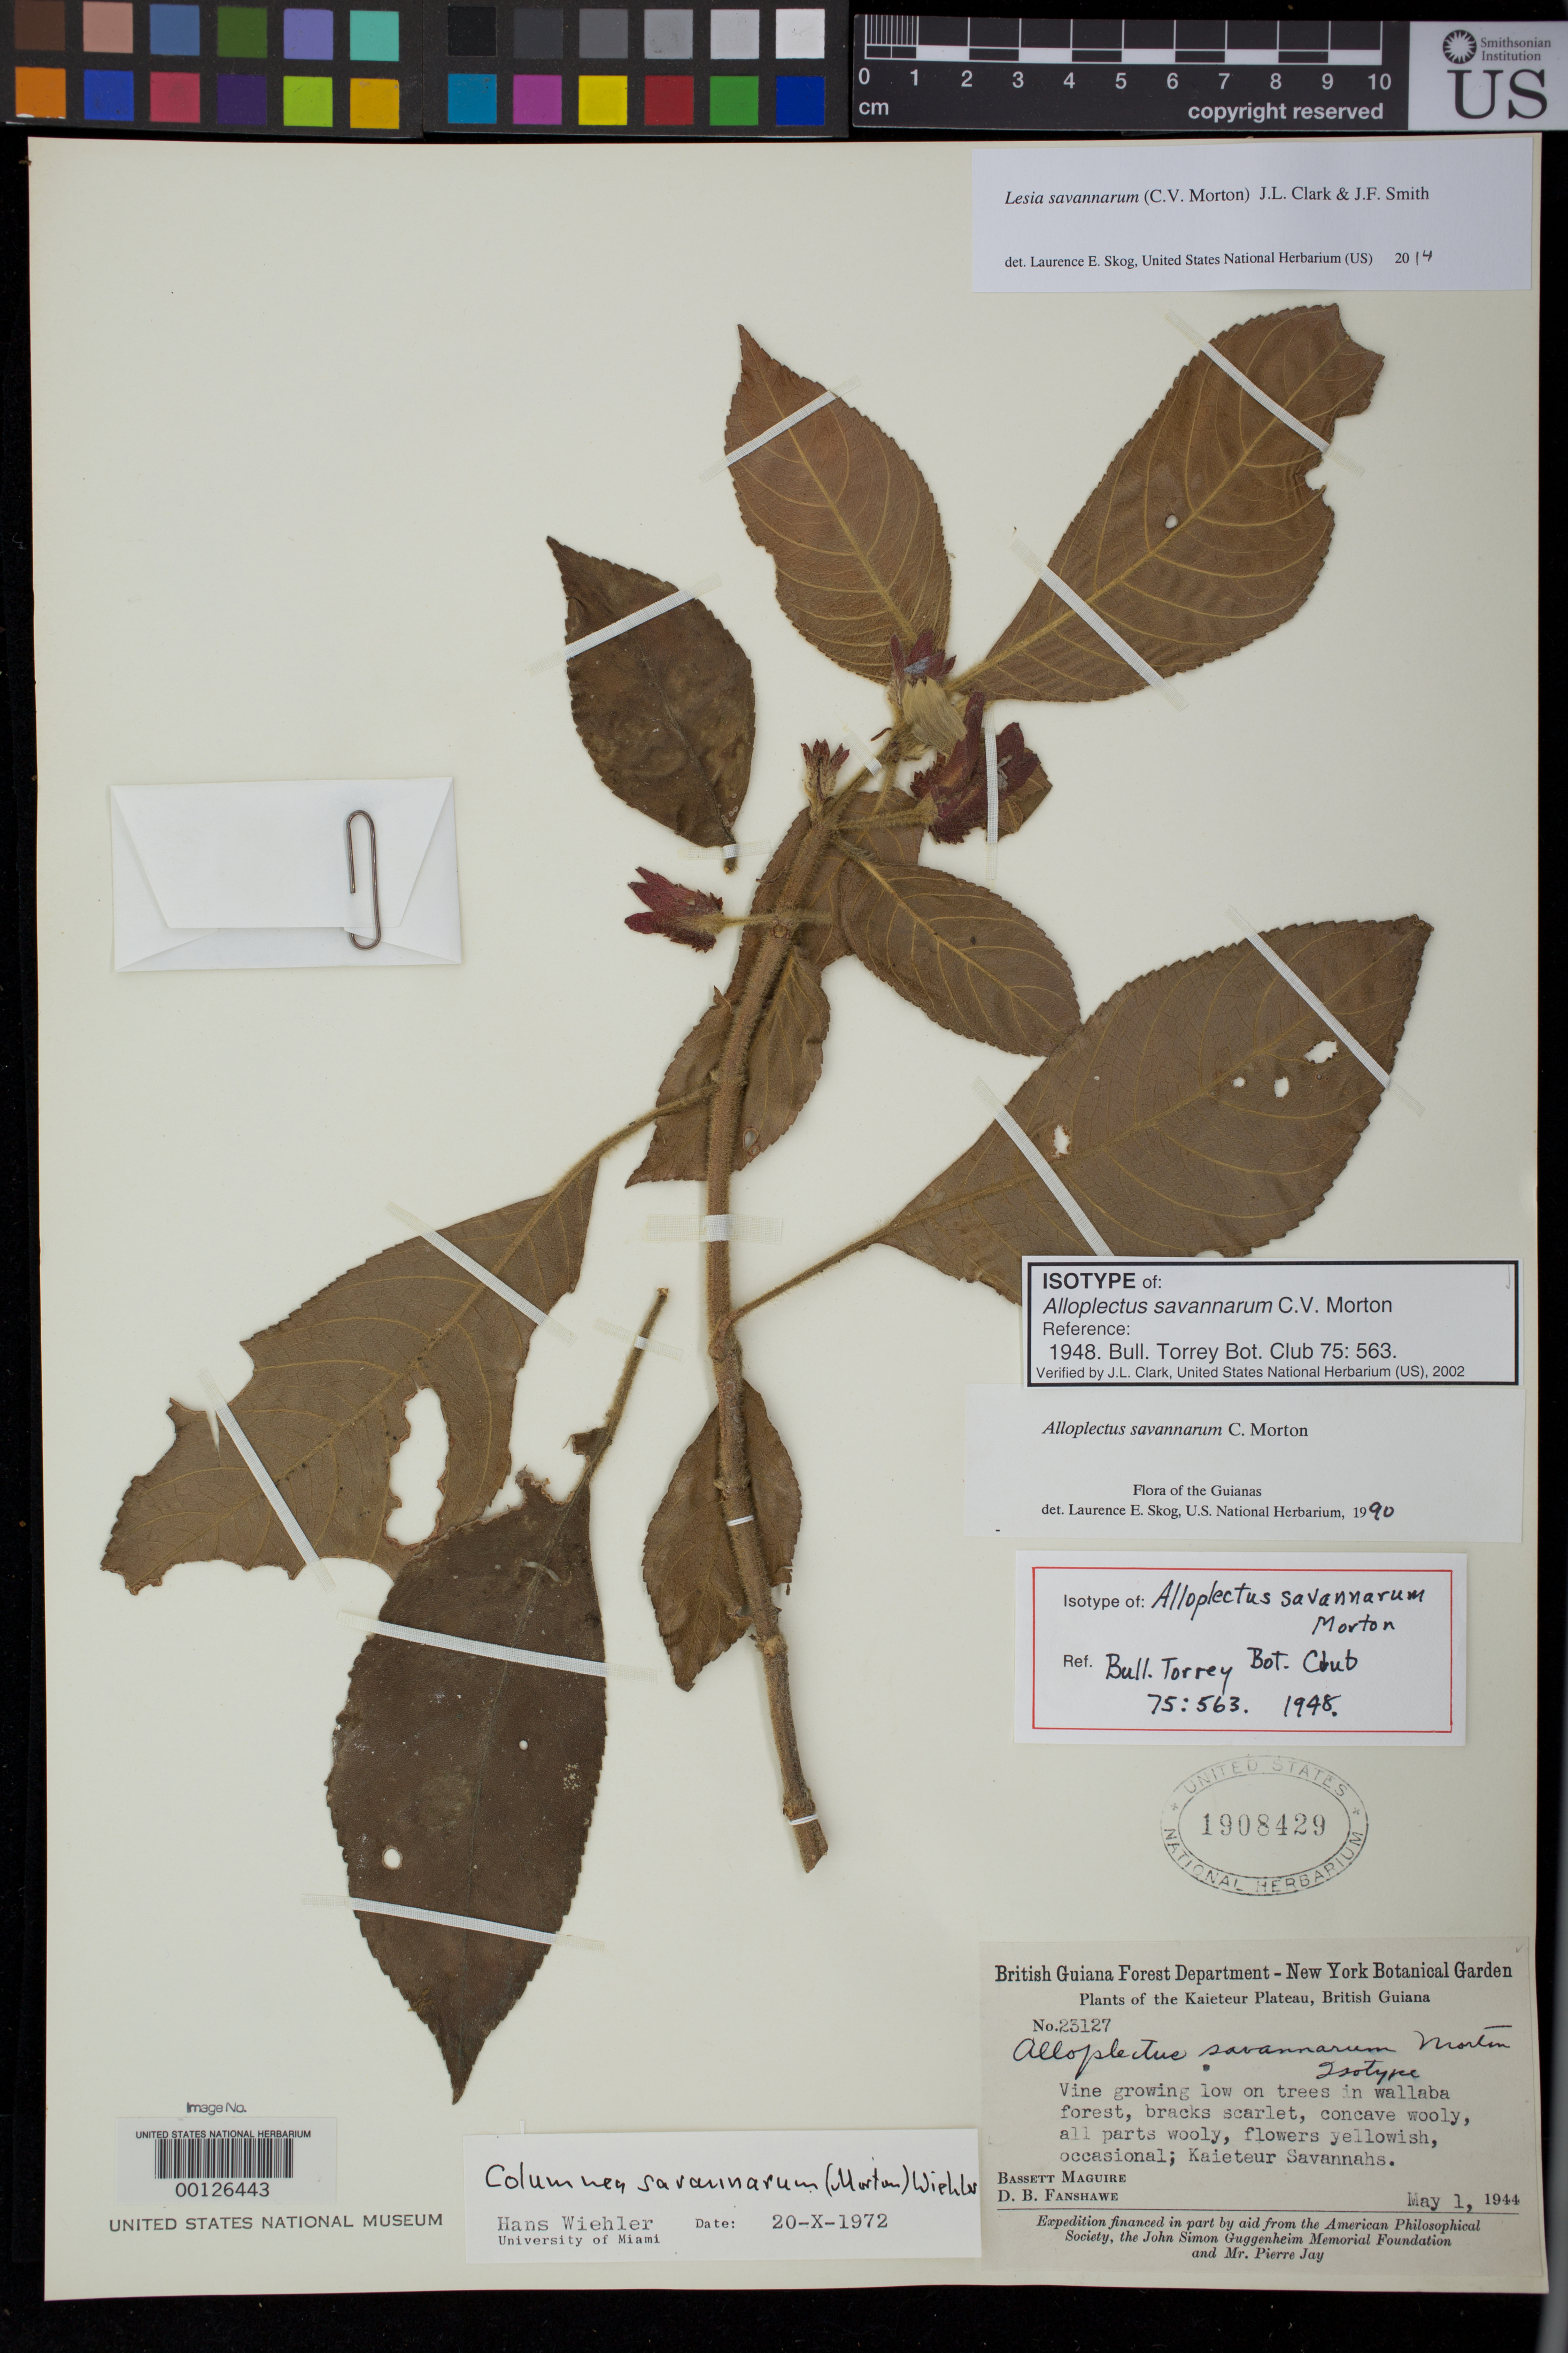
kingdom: Plantae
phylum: Tracheophyta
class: Magnoliopsida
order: Lamiales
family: Gesneriaceae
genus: Alloplectus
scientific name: Alloplectus savannarum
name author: C.V. Morton in Maguire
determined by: Skog, Laurence E.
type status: Isotype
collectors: B. Maguire & D. B. Fanshawe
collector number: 23127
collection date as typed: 01 May 1944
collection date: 1944-05-01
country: Guyana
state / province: Potaro-Siparuni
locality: Kaieteur Plateau, British Guiana. Kaieteur Savannahs.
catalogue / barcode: US 1908429